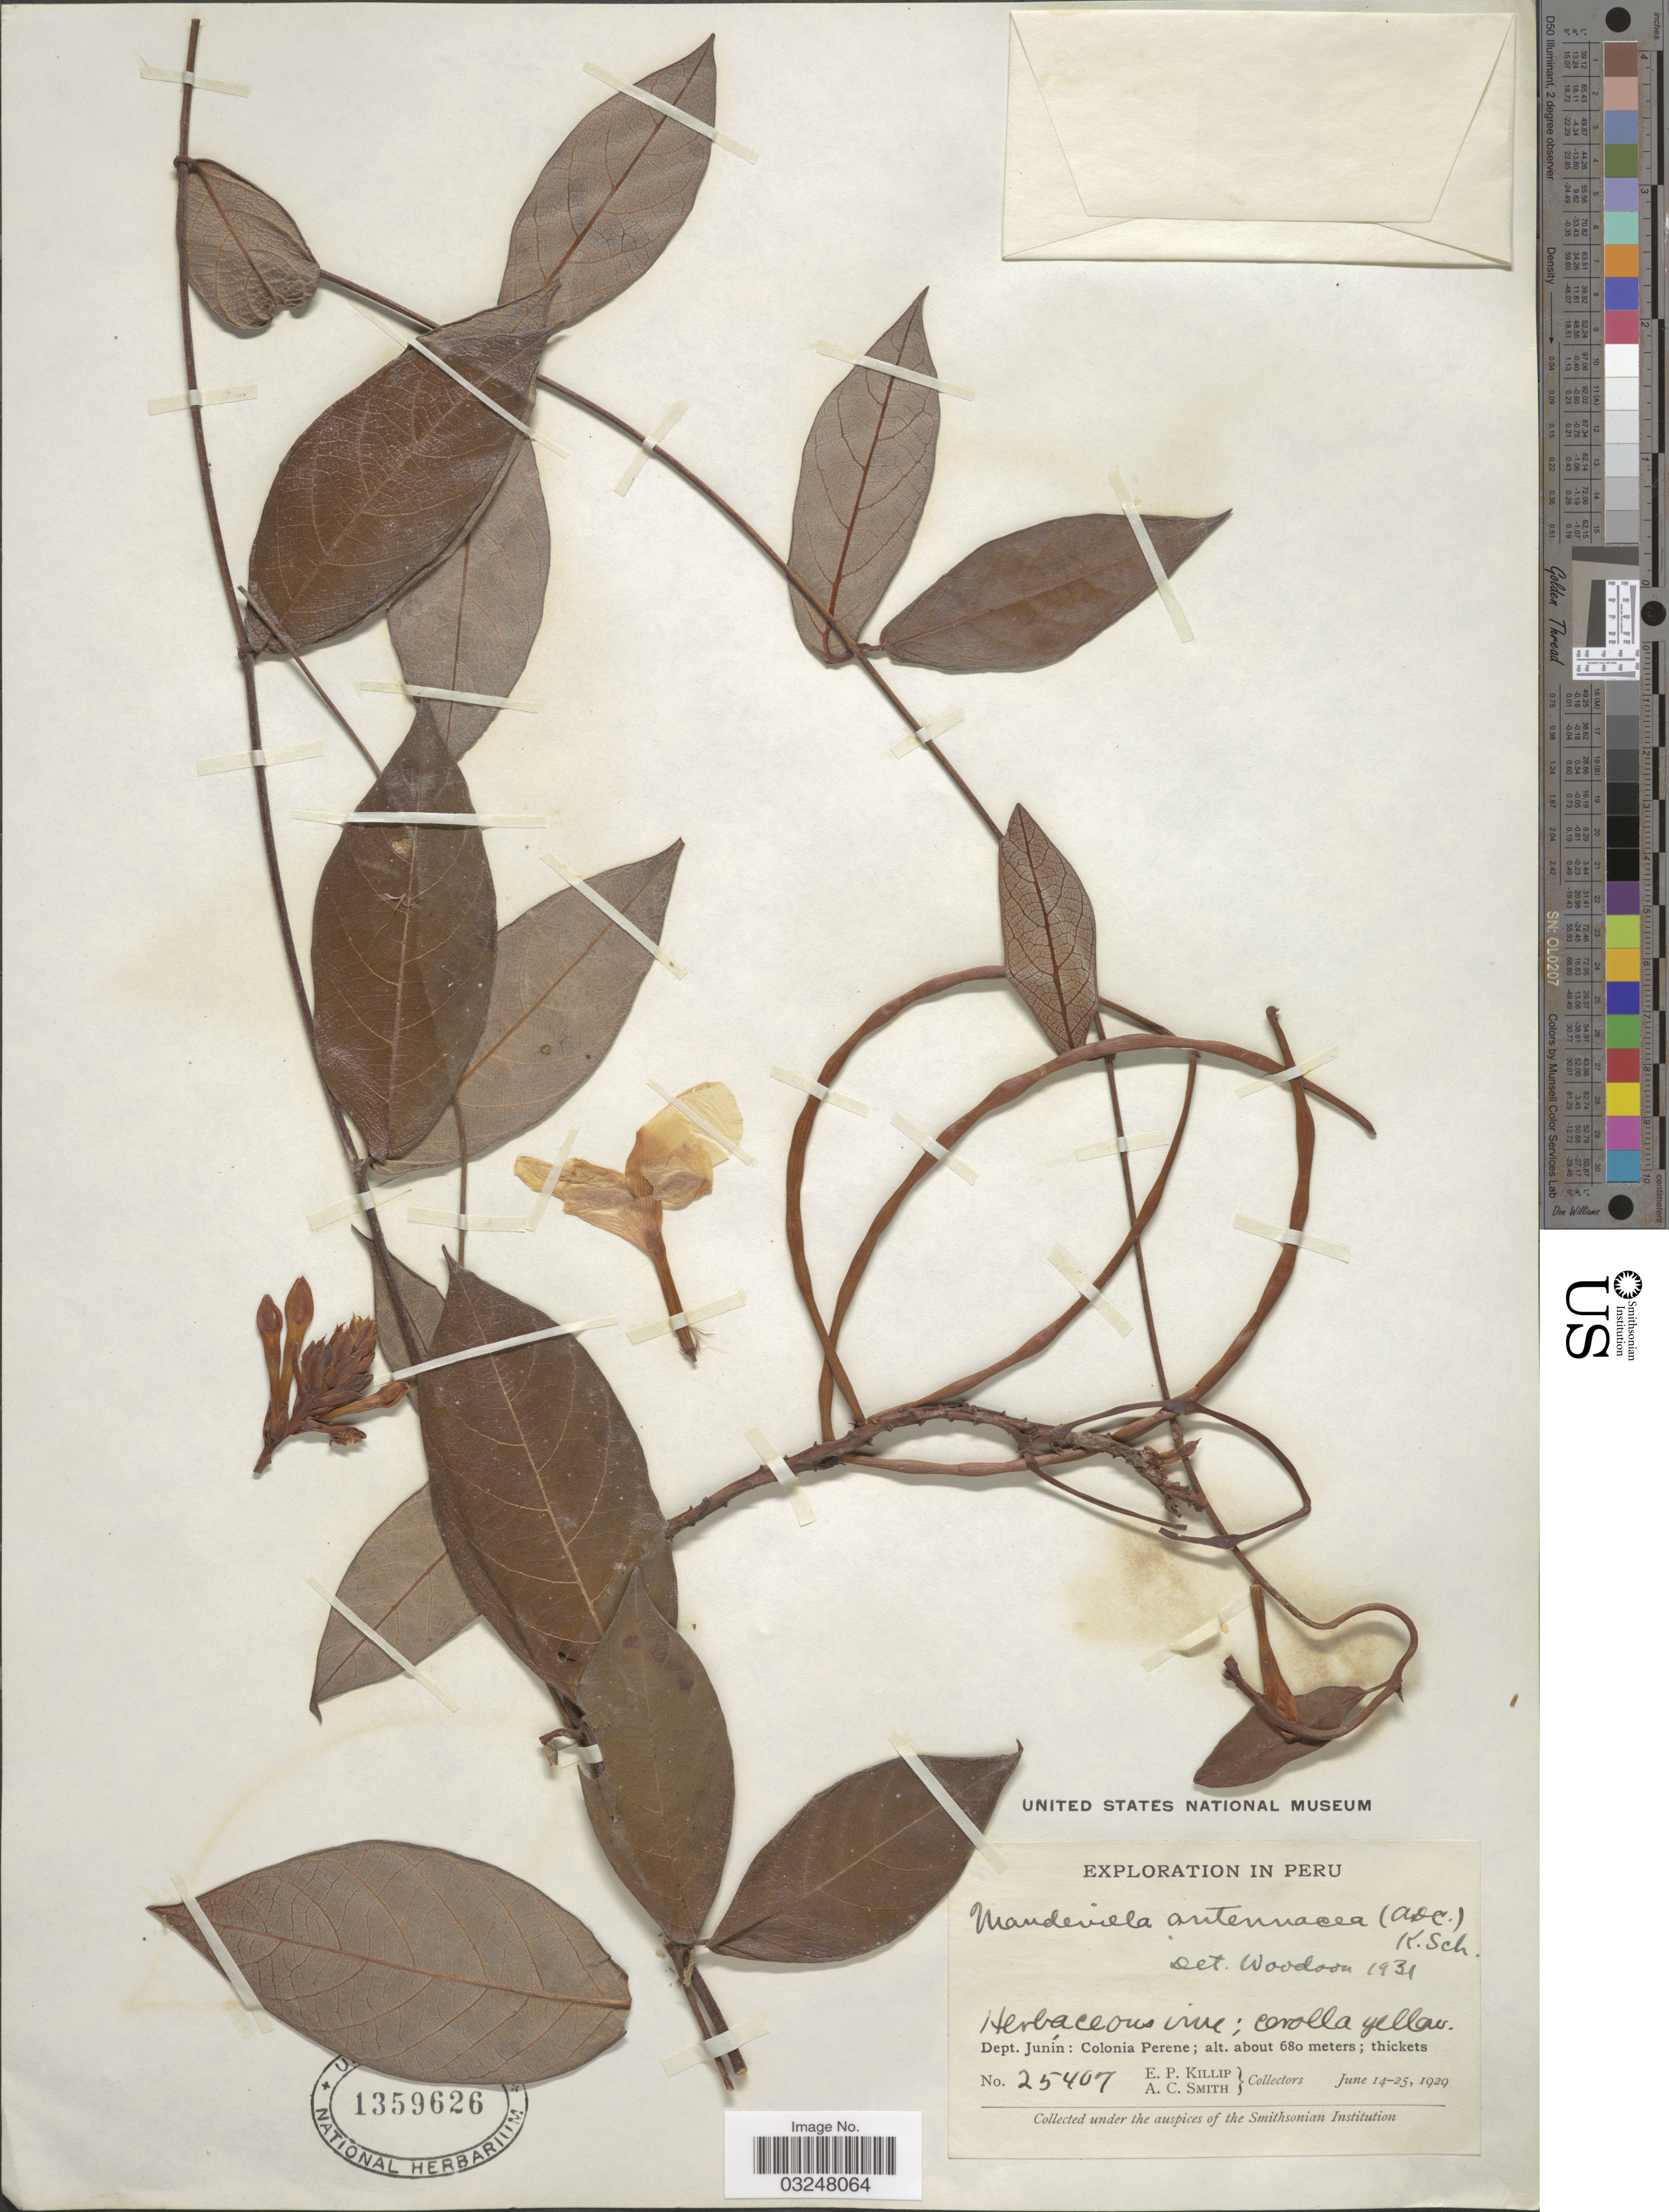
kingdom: Plantae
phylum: Tracheophyta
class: Magnoliopsida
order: Gentianales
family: Apocynaceae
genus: Mandevilla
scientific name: Mandevilla rugellosa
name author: (Rich.) L. Allorge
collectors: E. P. Killip & A. C. Smith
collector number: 25407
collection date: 1929-06-14/1929-06-25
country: Peru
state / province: Junín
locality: Dept. Junín: Colonia Perene.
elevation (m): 680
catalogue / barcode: US 1359626